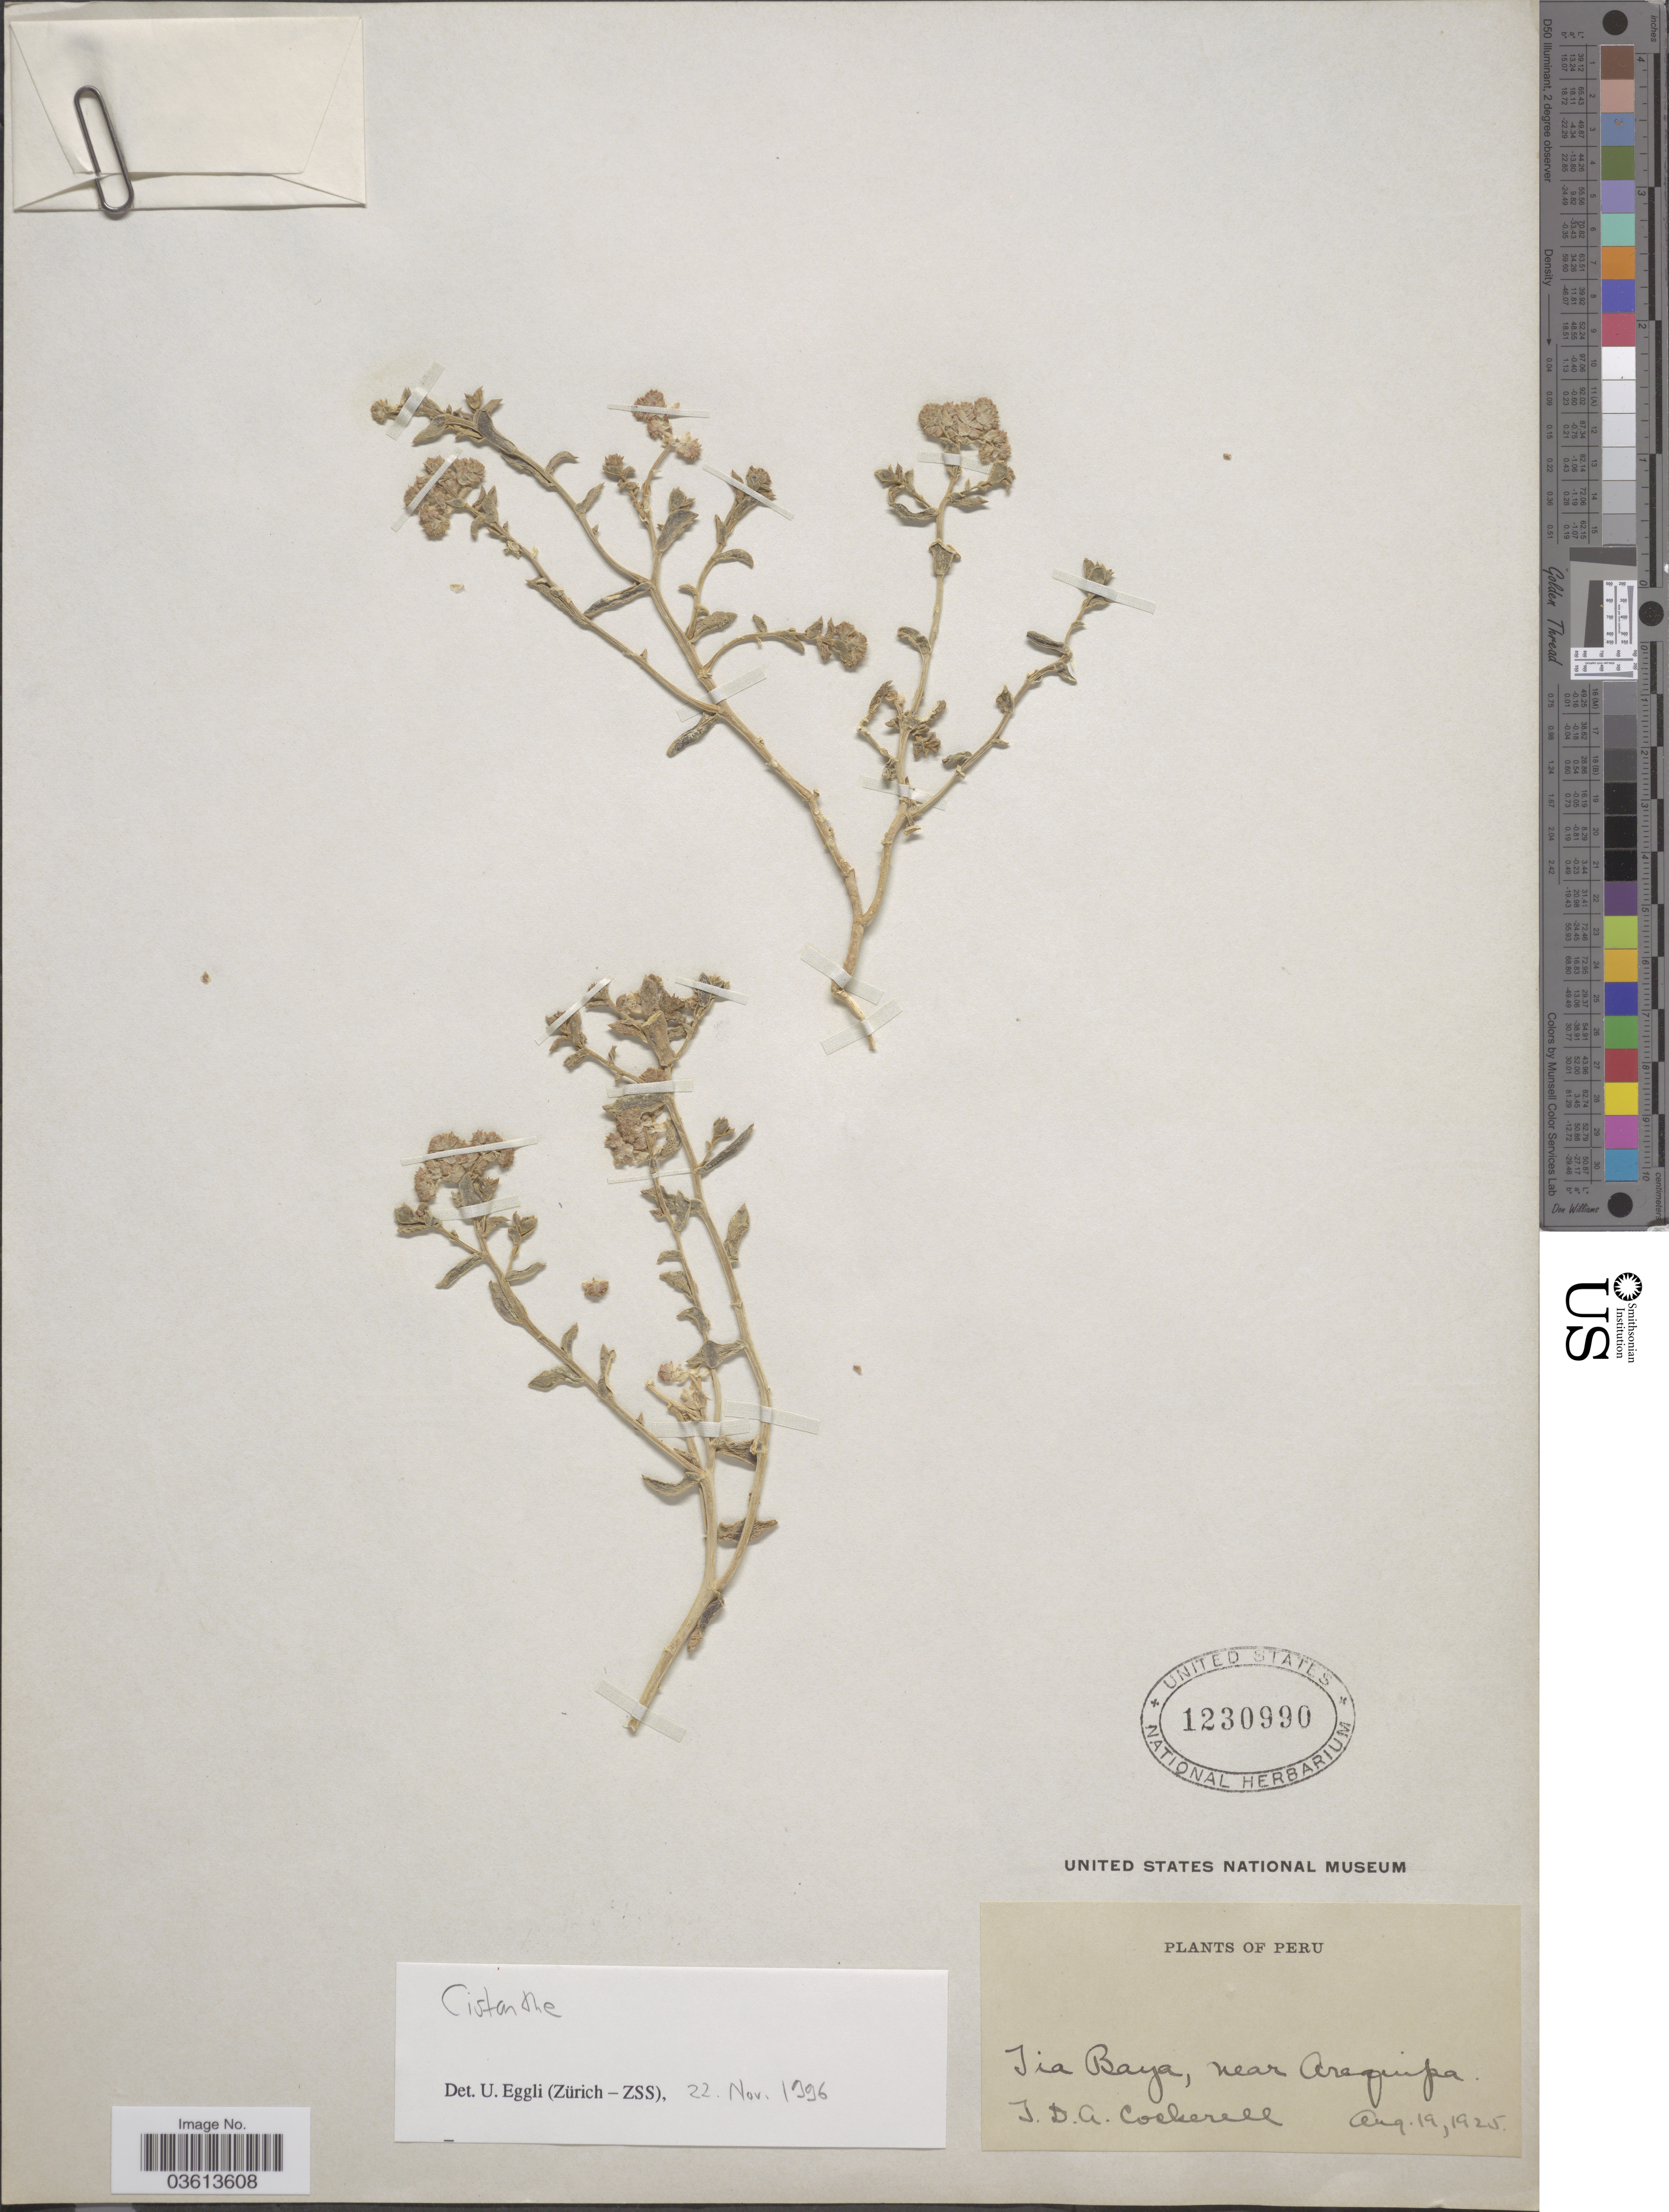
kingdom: Plantae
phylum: Tracheophyta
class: Magnoliopsida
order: Caryophyllales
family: Montiaceae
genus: Cistanthe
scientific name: Cistanthe sp.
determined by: Eggli, U.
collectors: T. Cockerell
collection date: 1925-08-19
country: Peru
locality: Tia Baya, near Arequipa.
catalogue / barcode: US 1230990